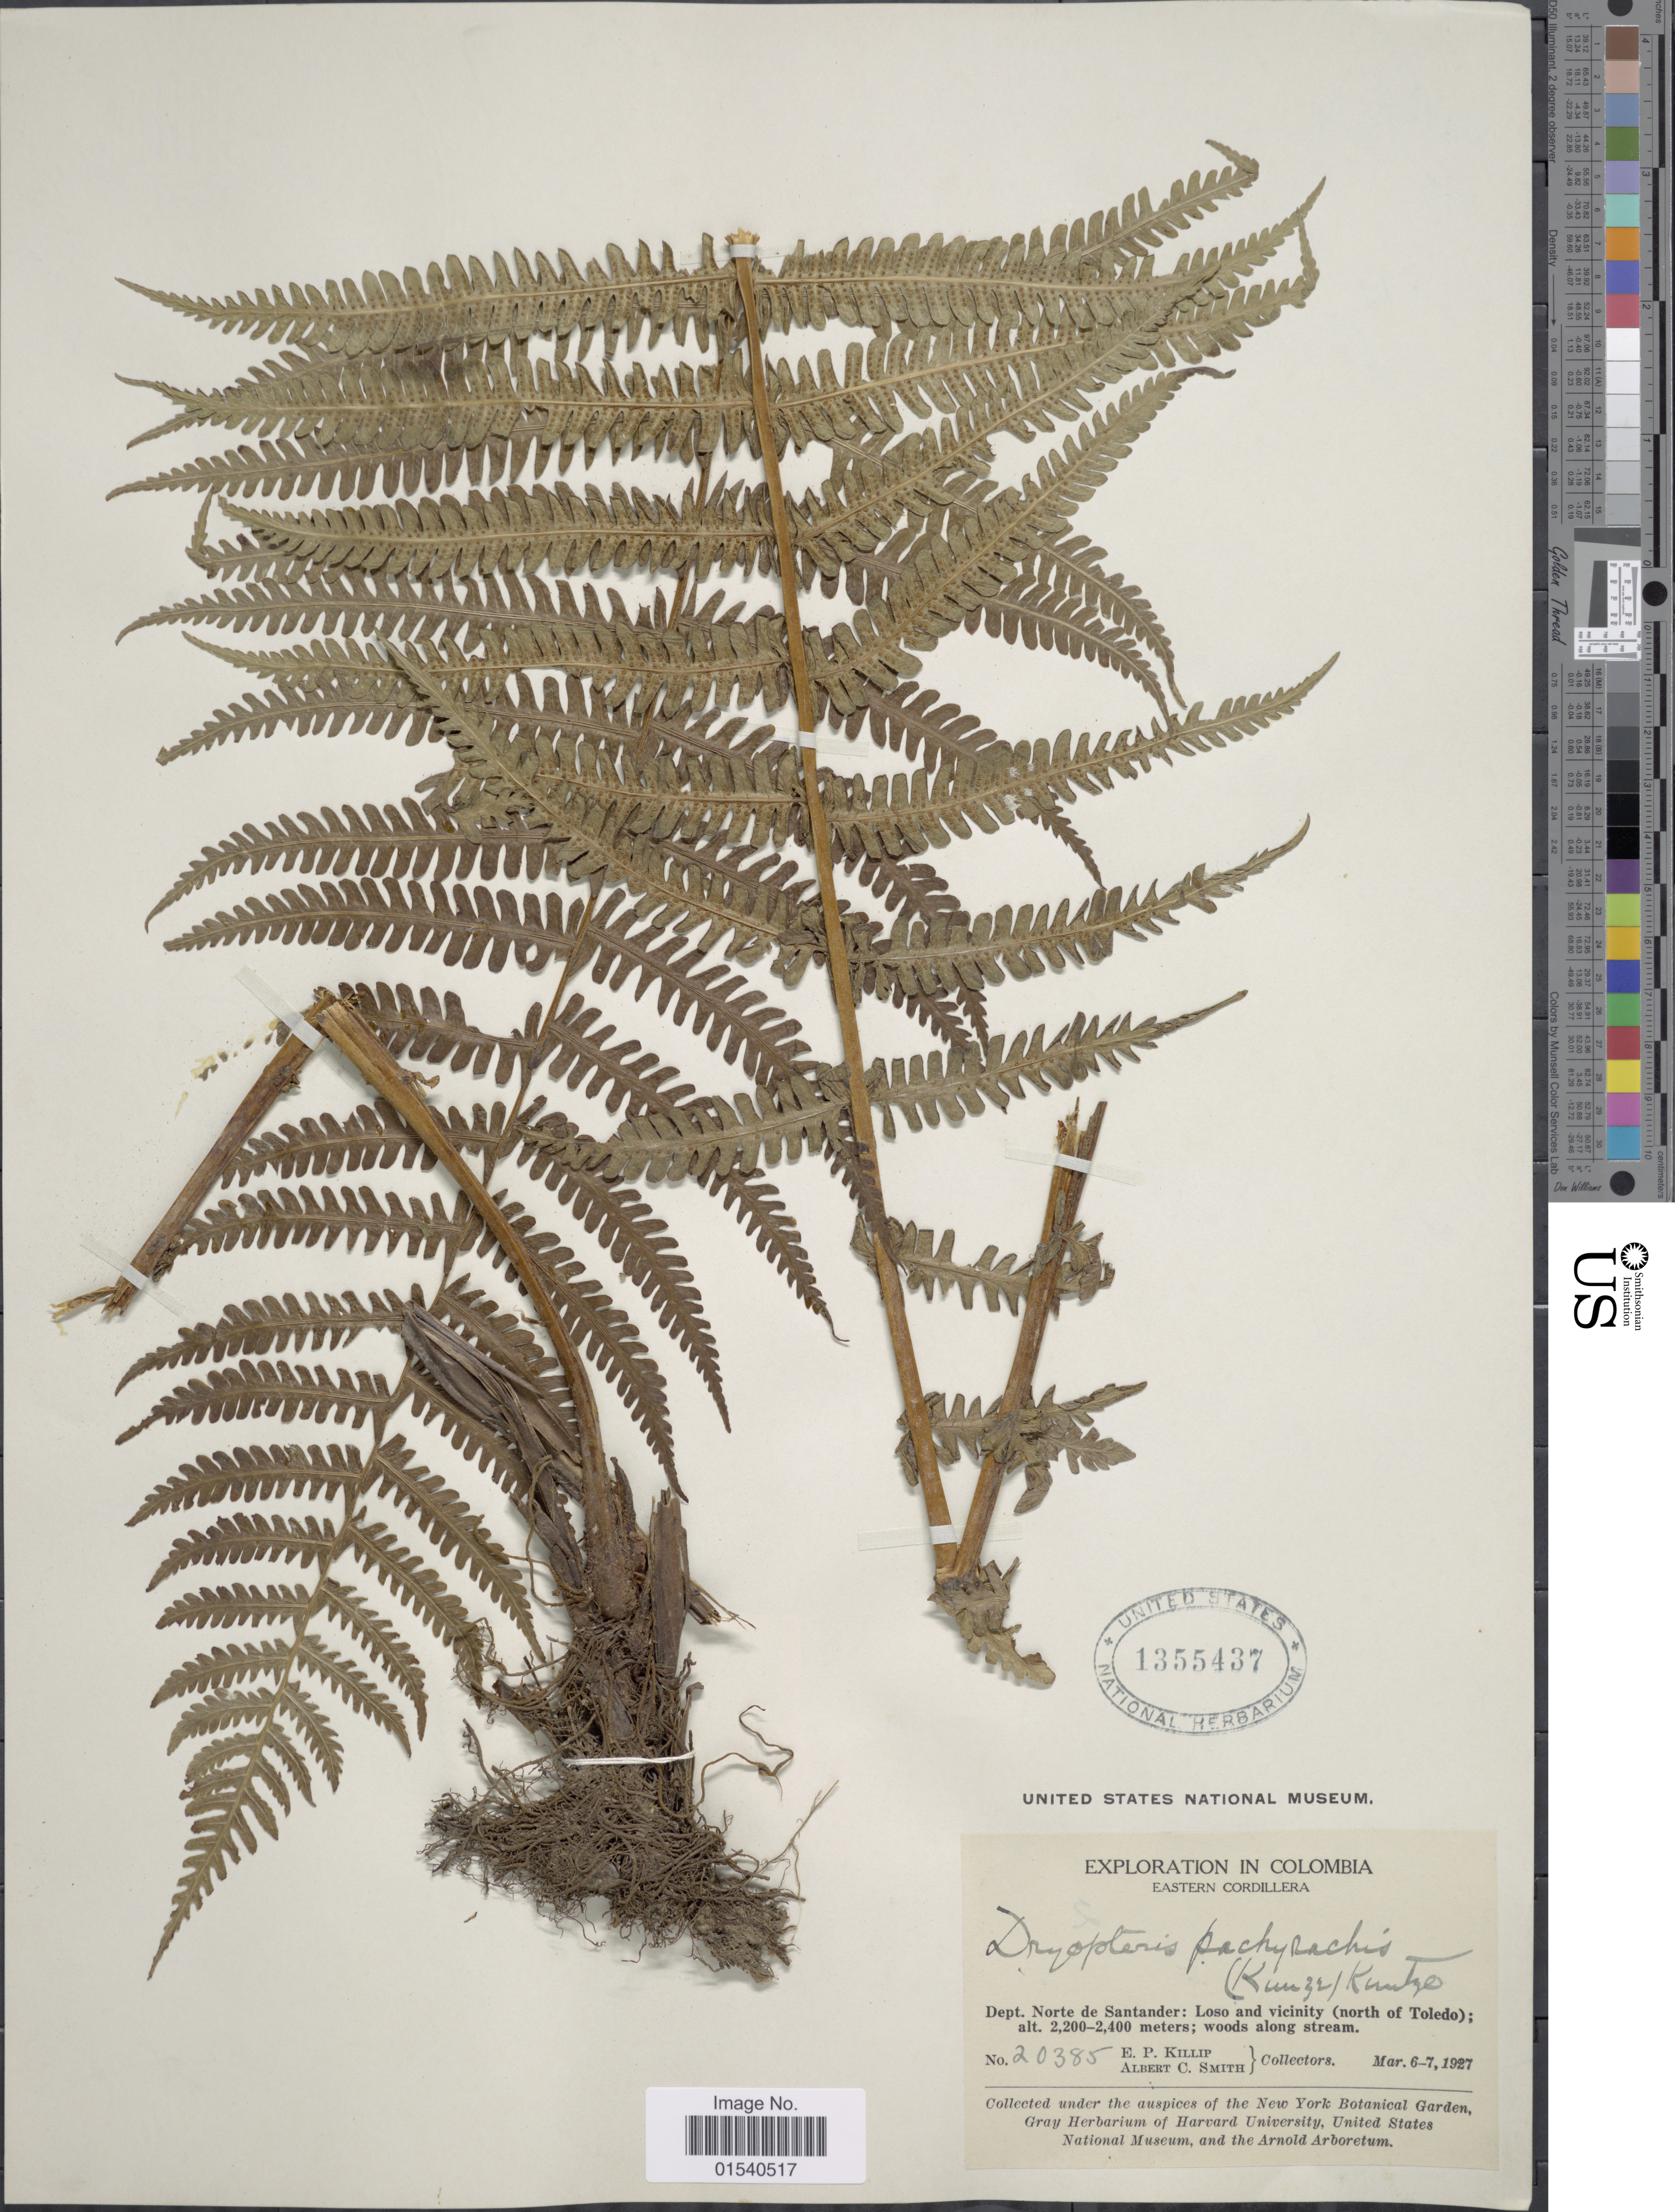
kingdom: Plantae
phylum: Tracheophyta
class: Polypodiopsida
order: Polypodiales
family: Thelypteridaceae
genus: Amauropelta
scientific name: Amauropelta pachyrachis (Kunze) comb. nov., ined 2015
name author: (Kunze)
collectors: E. P. Killip & A. C. Smith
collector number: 20385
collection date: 1927-03-06/1927-03-07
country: Colombia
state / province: Norte de Santander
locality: Eastern Cordillera, Dept. Norte de Santander: Loso and vicinity (north of Toledo)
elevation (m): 2200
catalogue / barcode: US 1355437